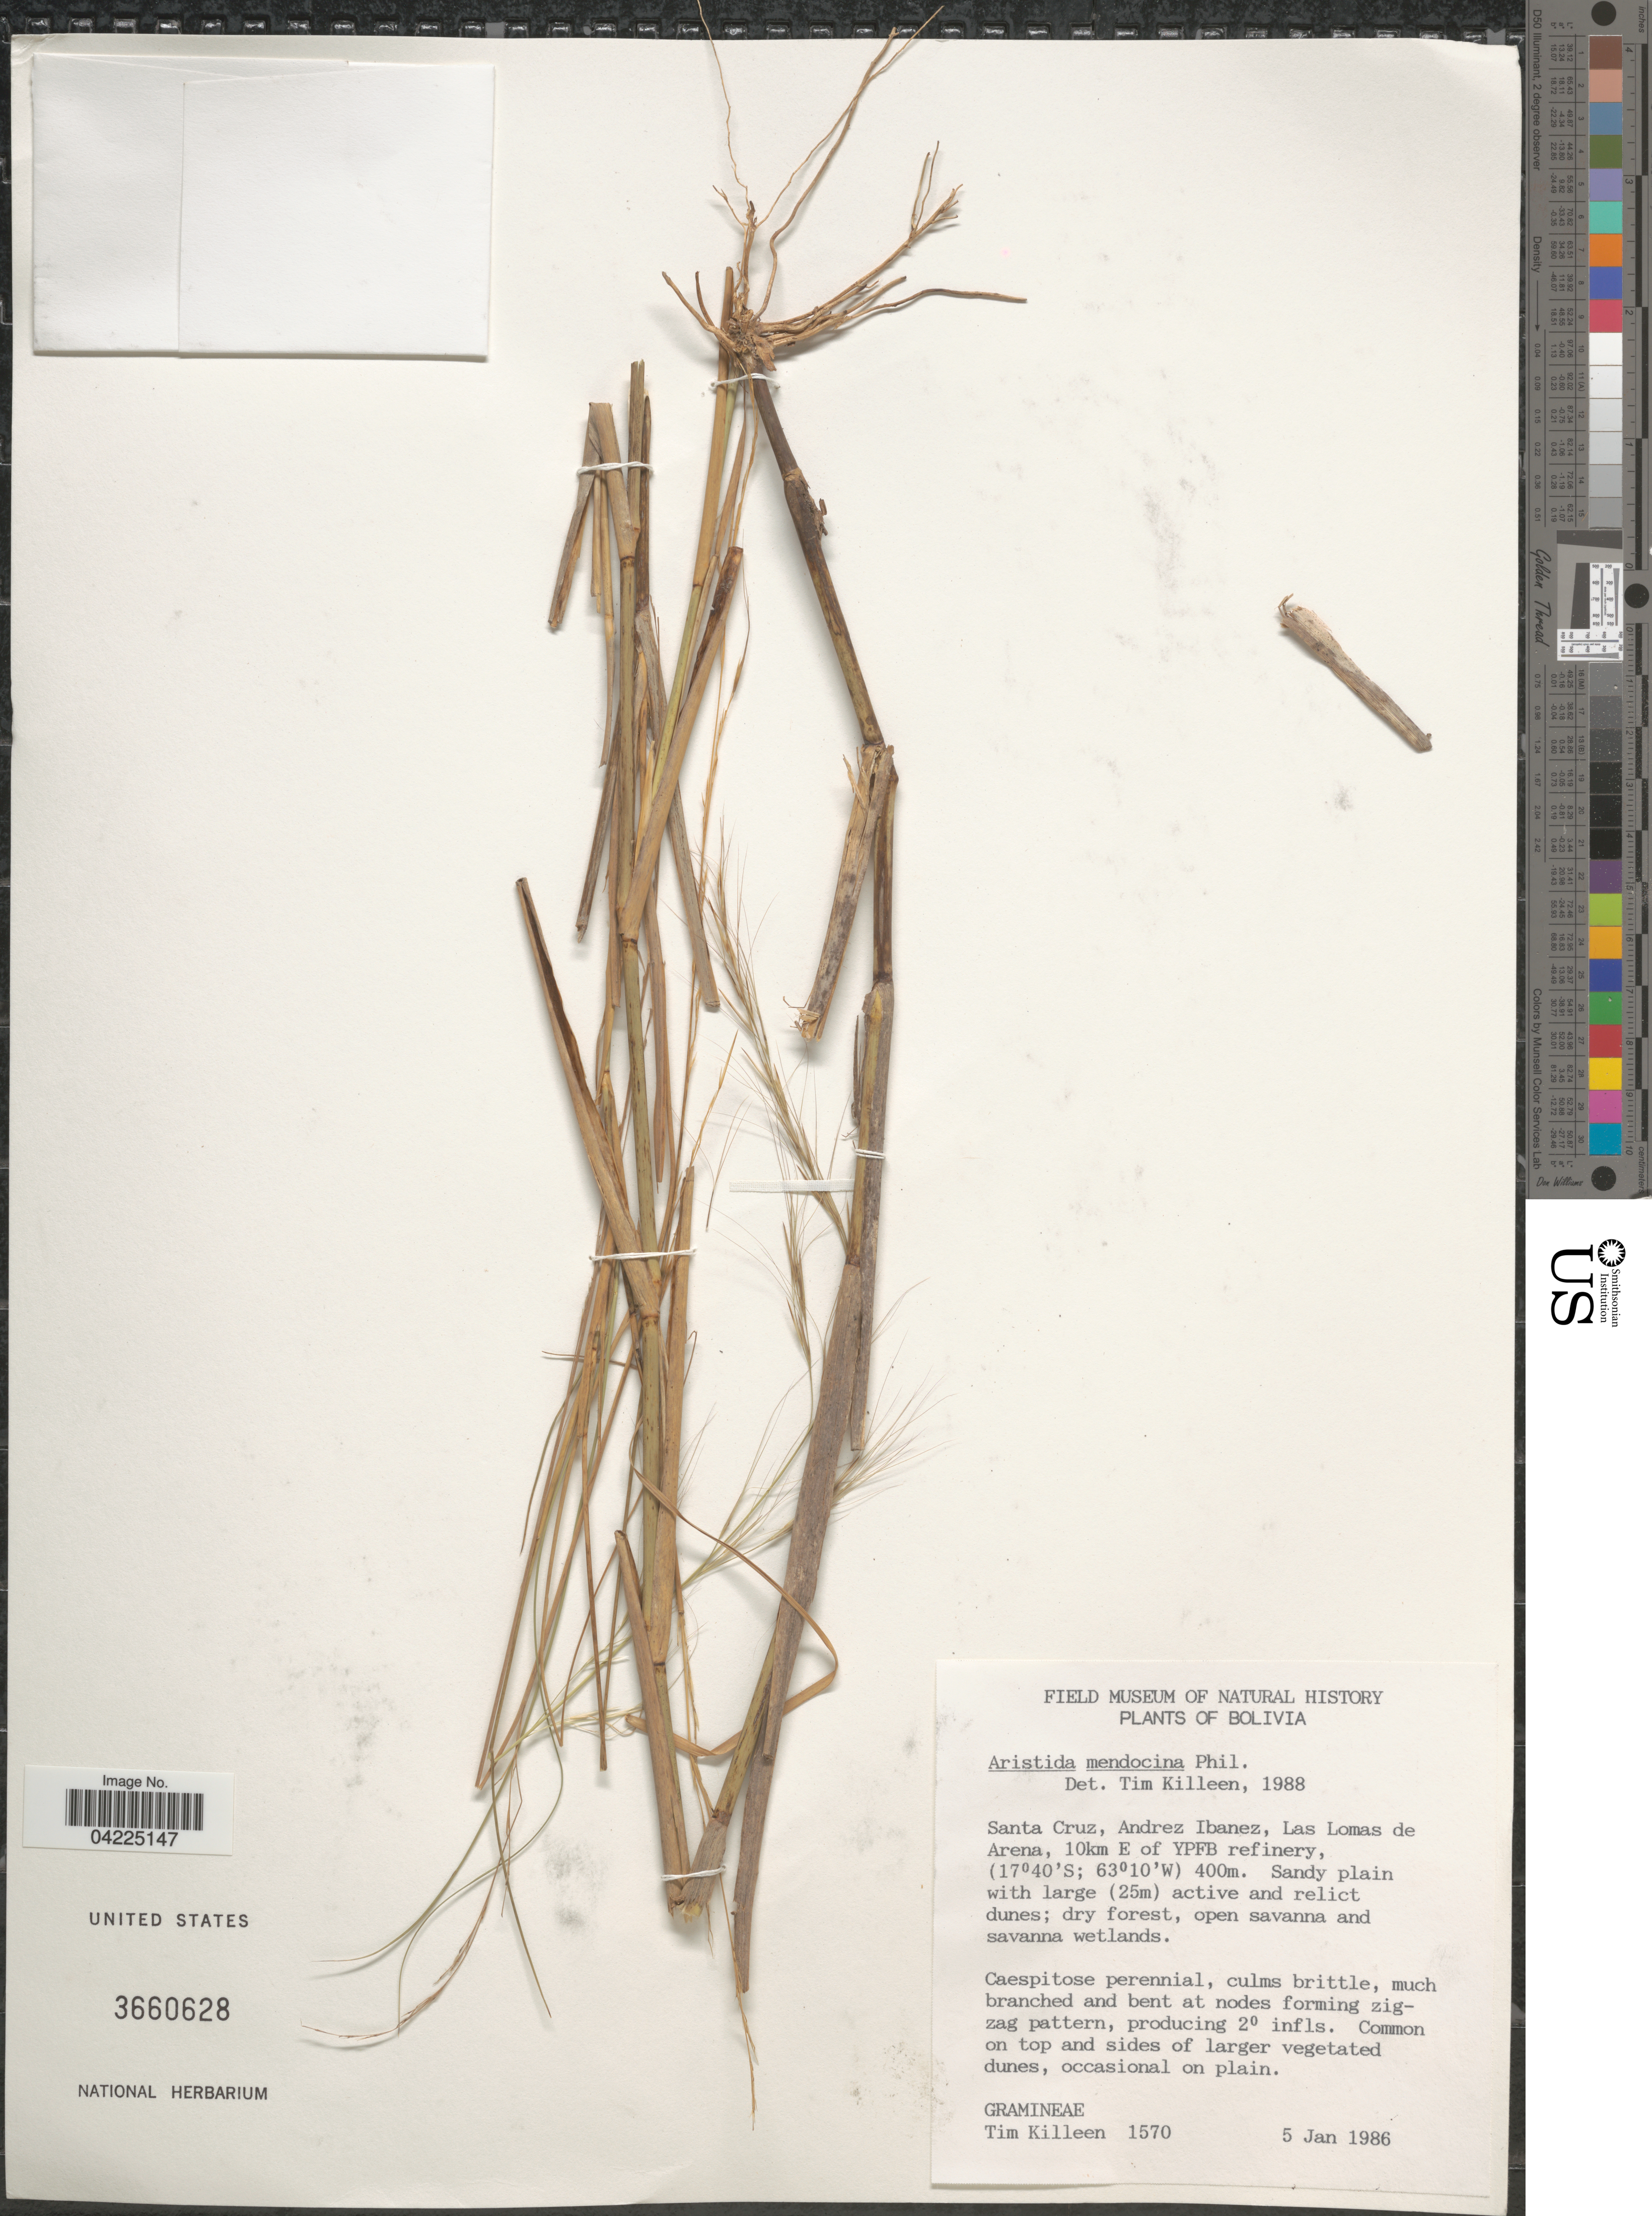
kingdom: Plantae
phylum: Tracheophyta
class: Liliopsida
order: Poales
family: Poaceae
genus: Aristida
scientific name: Aristida mendocina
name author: Phil.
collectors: T. J. Killeen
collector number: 1570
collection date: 1986-01-05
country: Bolivia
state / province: Santa Cruz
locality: Andres Ibanez, Las Lomas de Arena, 10km E of YPFB refinery.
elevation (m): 400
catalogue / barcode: US 3660628